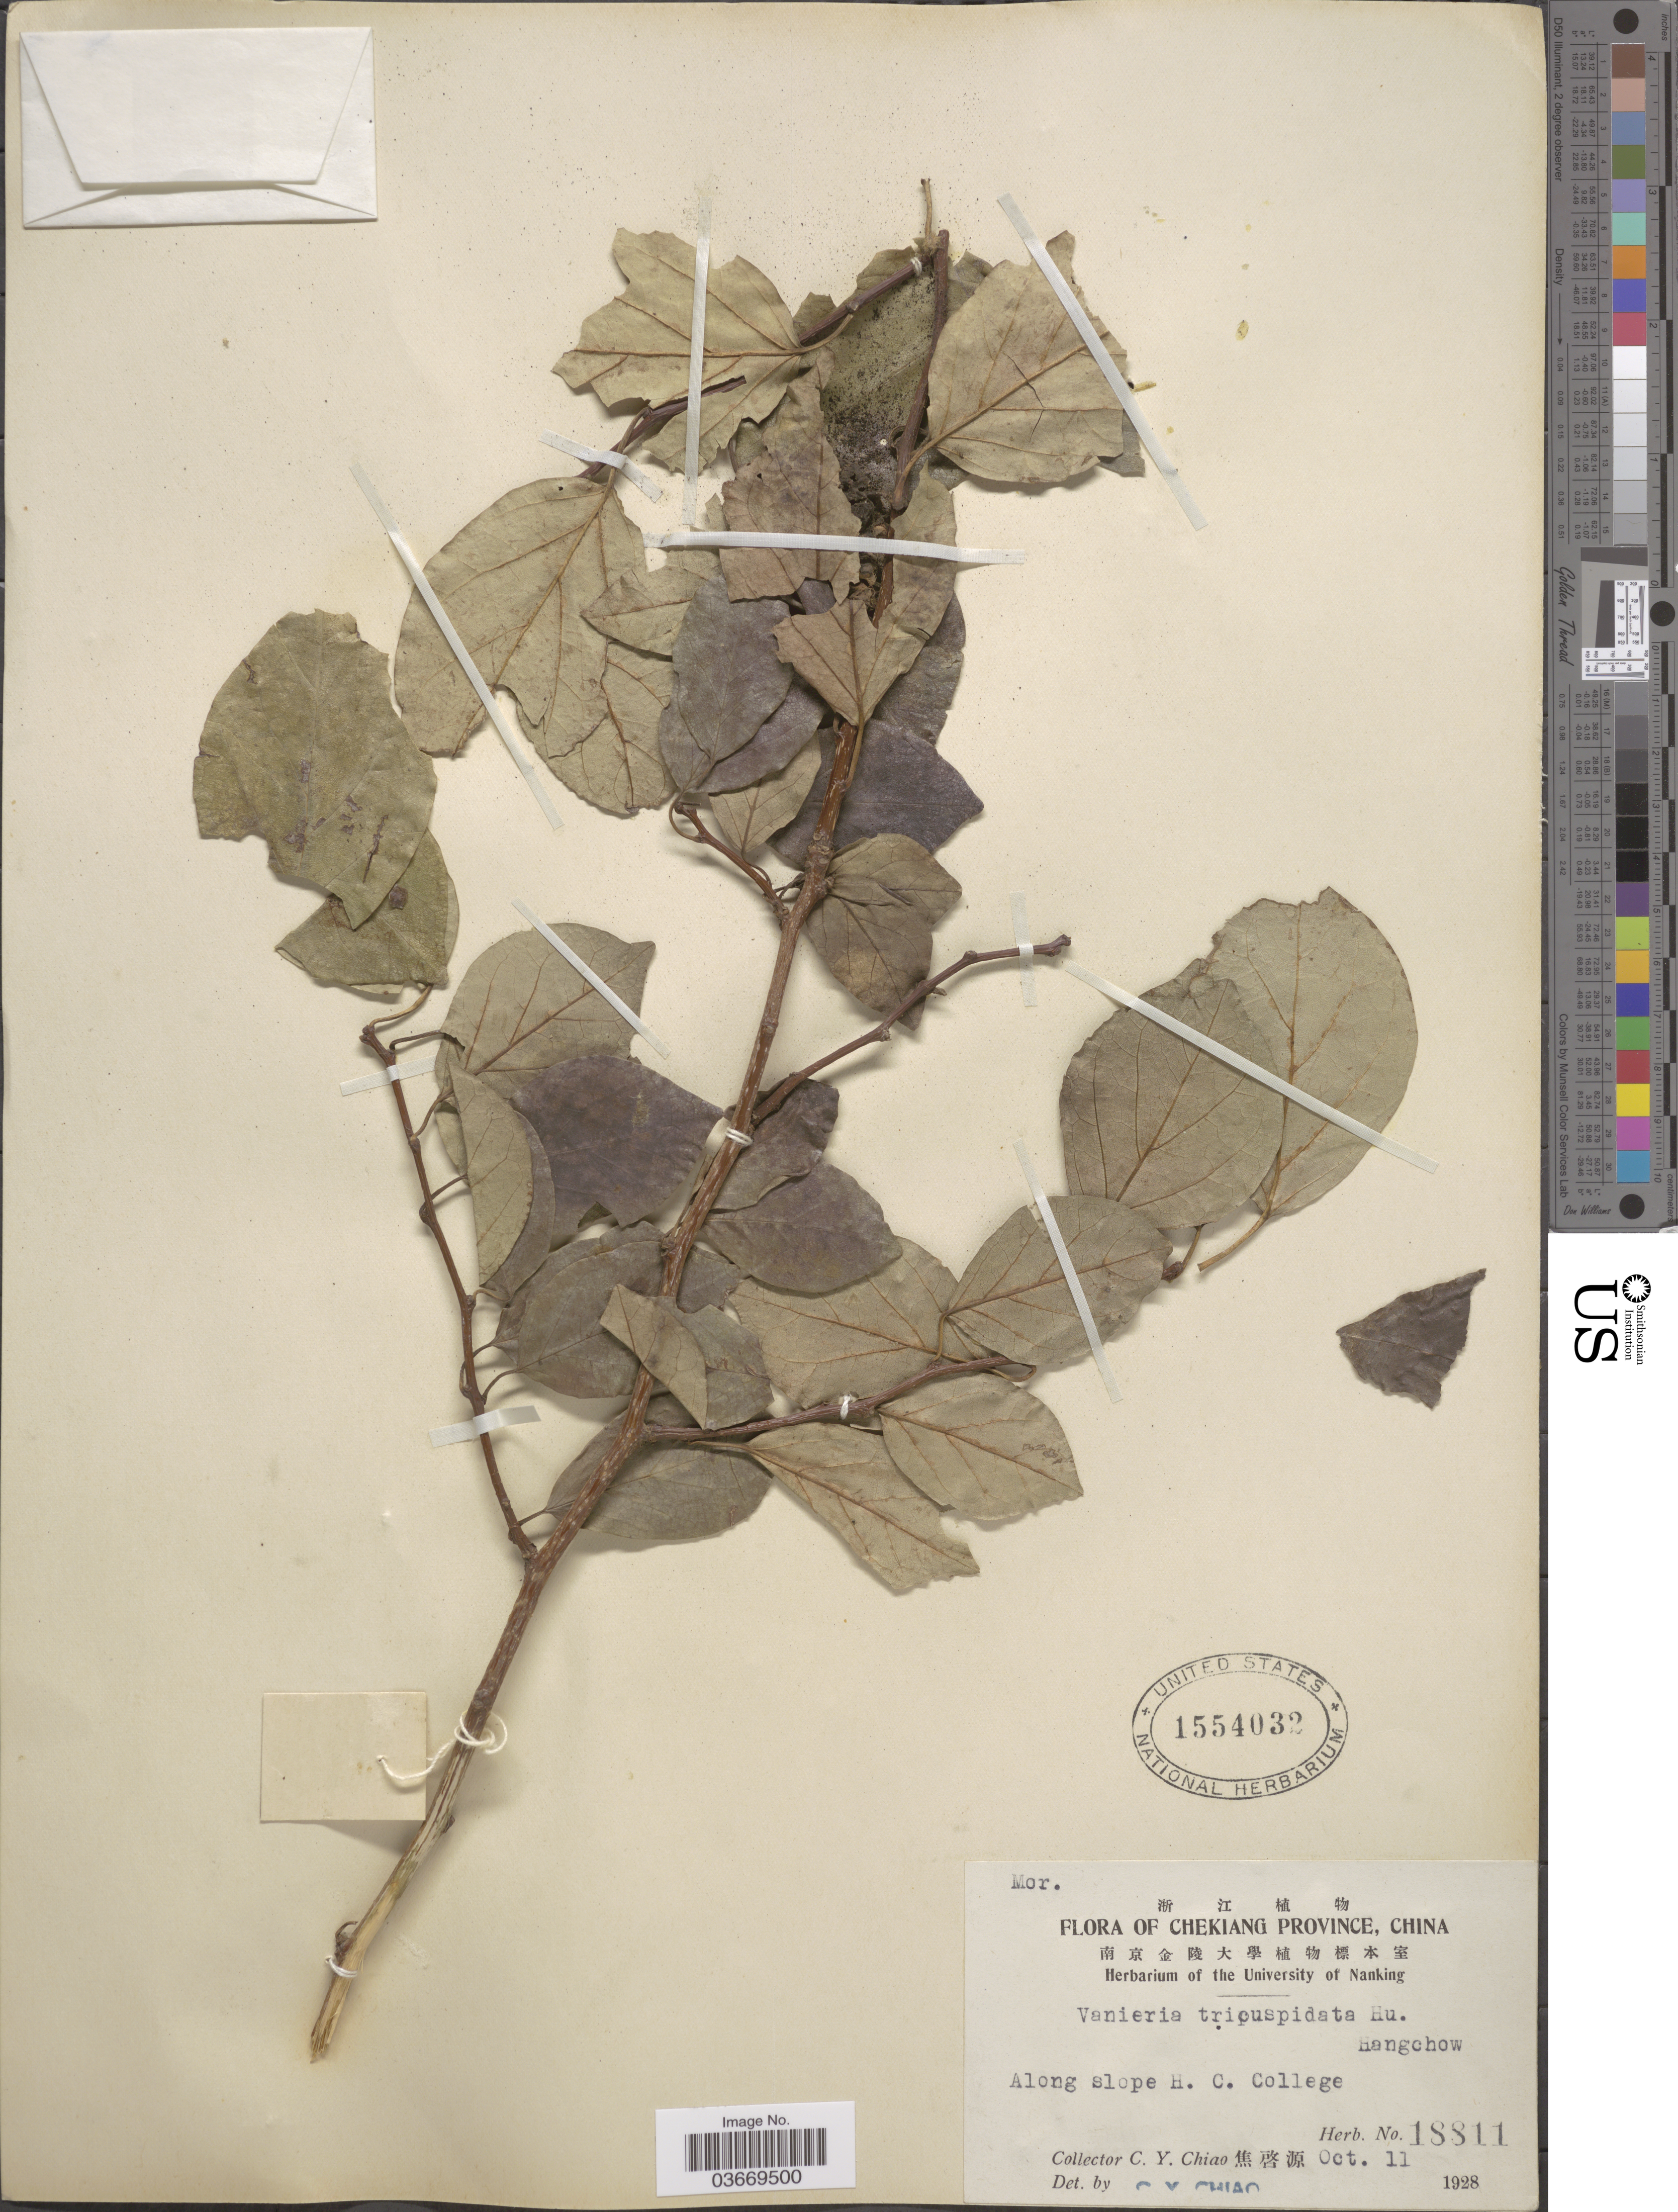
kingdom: Plantae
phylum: Tracheophyta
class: Magnoliopsida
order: Rosales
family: Moraceae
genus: Maclura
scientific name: Maclura tricuspidata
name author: Carrière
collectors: C. Y. Chiao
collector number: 18811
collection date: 1928-10-11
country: China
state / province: Zhejiang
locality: Chekiang. Along slope H. C. College.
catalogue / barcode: US 1554032